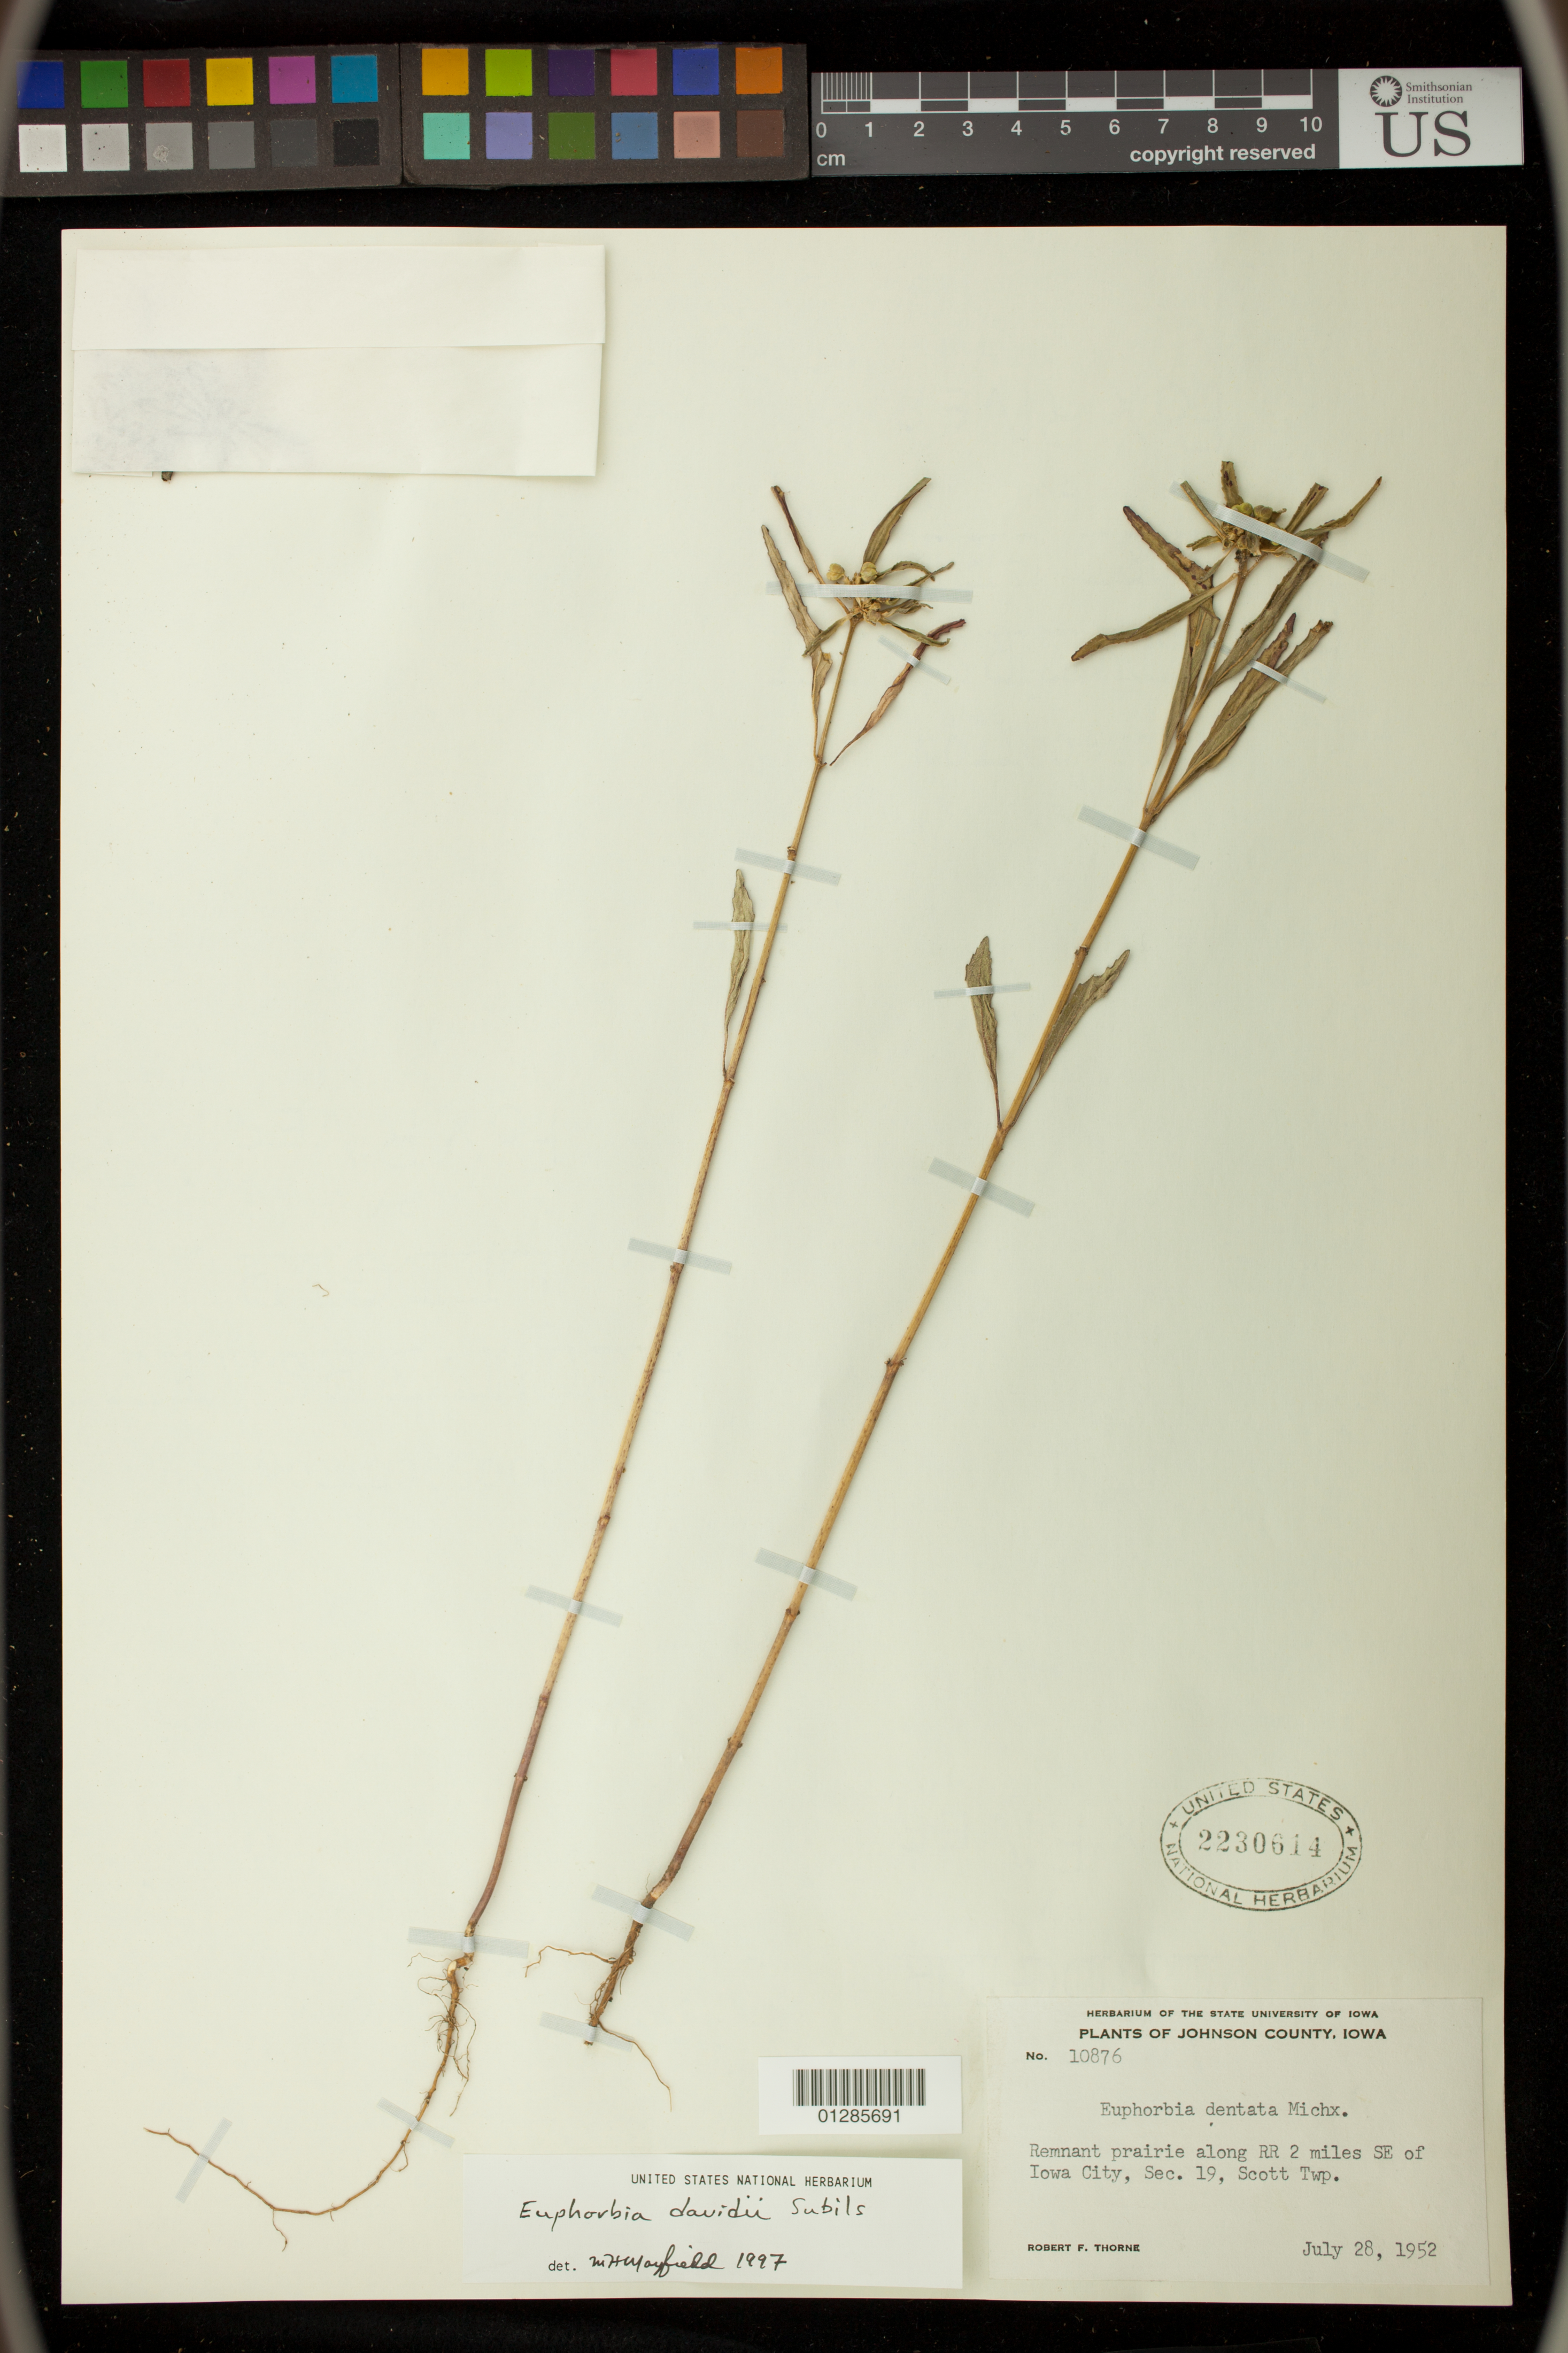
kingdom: Plantae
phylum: Tracheophyta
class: Magnoliopsida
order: Malpighiales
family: Euphorbiaceae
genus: Euphorbia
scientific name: Euphorbia davidii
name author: Subils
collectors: R. F. Thorne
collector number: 10876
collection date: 1952-07-28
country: United States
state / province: Iowa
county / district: Johnson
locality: Along RR 2 miles SE of Iowa City, Sec. 19, Scott Twp.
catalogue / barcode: US 2230614